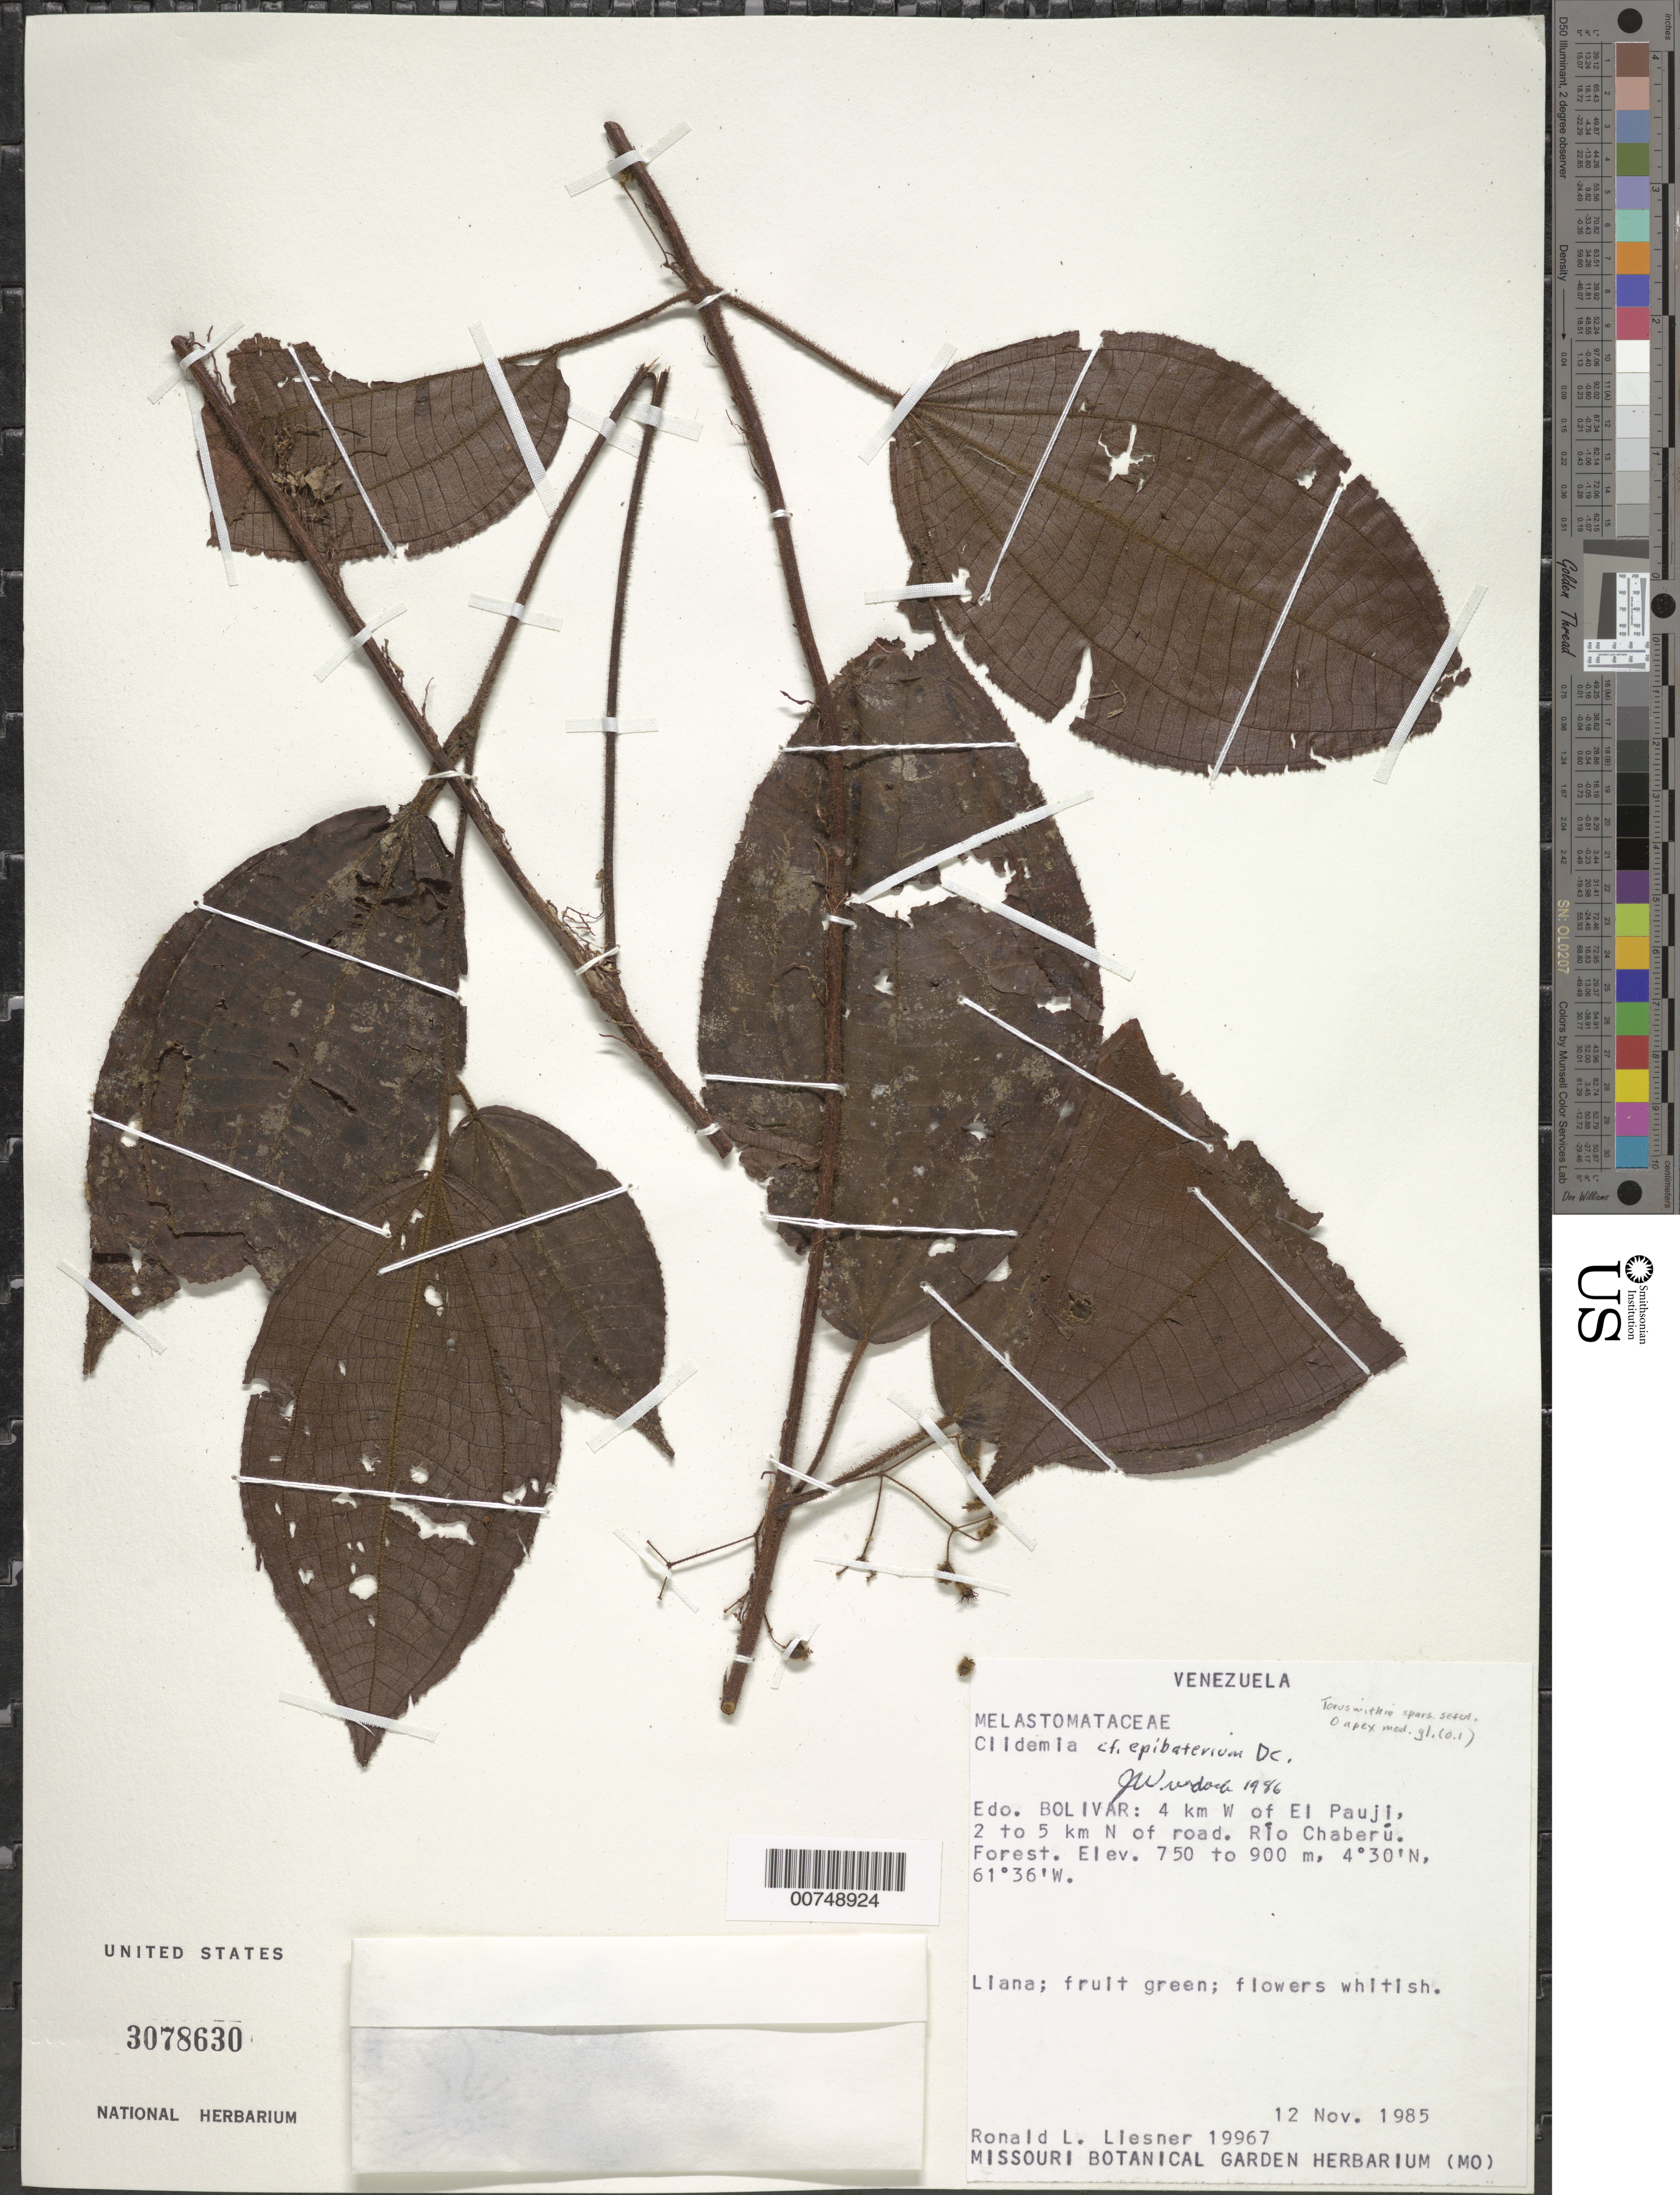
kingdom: Plantae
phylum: Tracheophyta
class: Magnoliopsida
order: Myrtales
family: Melastomataceae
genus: Clidemia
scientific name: Clidemia epibaterium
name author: DC.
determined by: Wurdack, John J., (US), US (UNITED STATES)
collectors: R. L. Liesner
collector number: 19967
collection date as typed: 12-Nov-85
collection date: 1985-11-12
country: Venezuela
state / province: Bolívar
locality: El Pauji, 4 km W of; 2 to 5 km N of road; Río Caberú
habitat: Forest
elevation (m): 750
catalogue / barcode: US 3078630